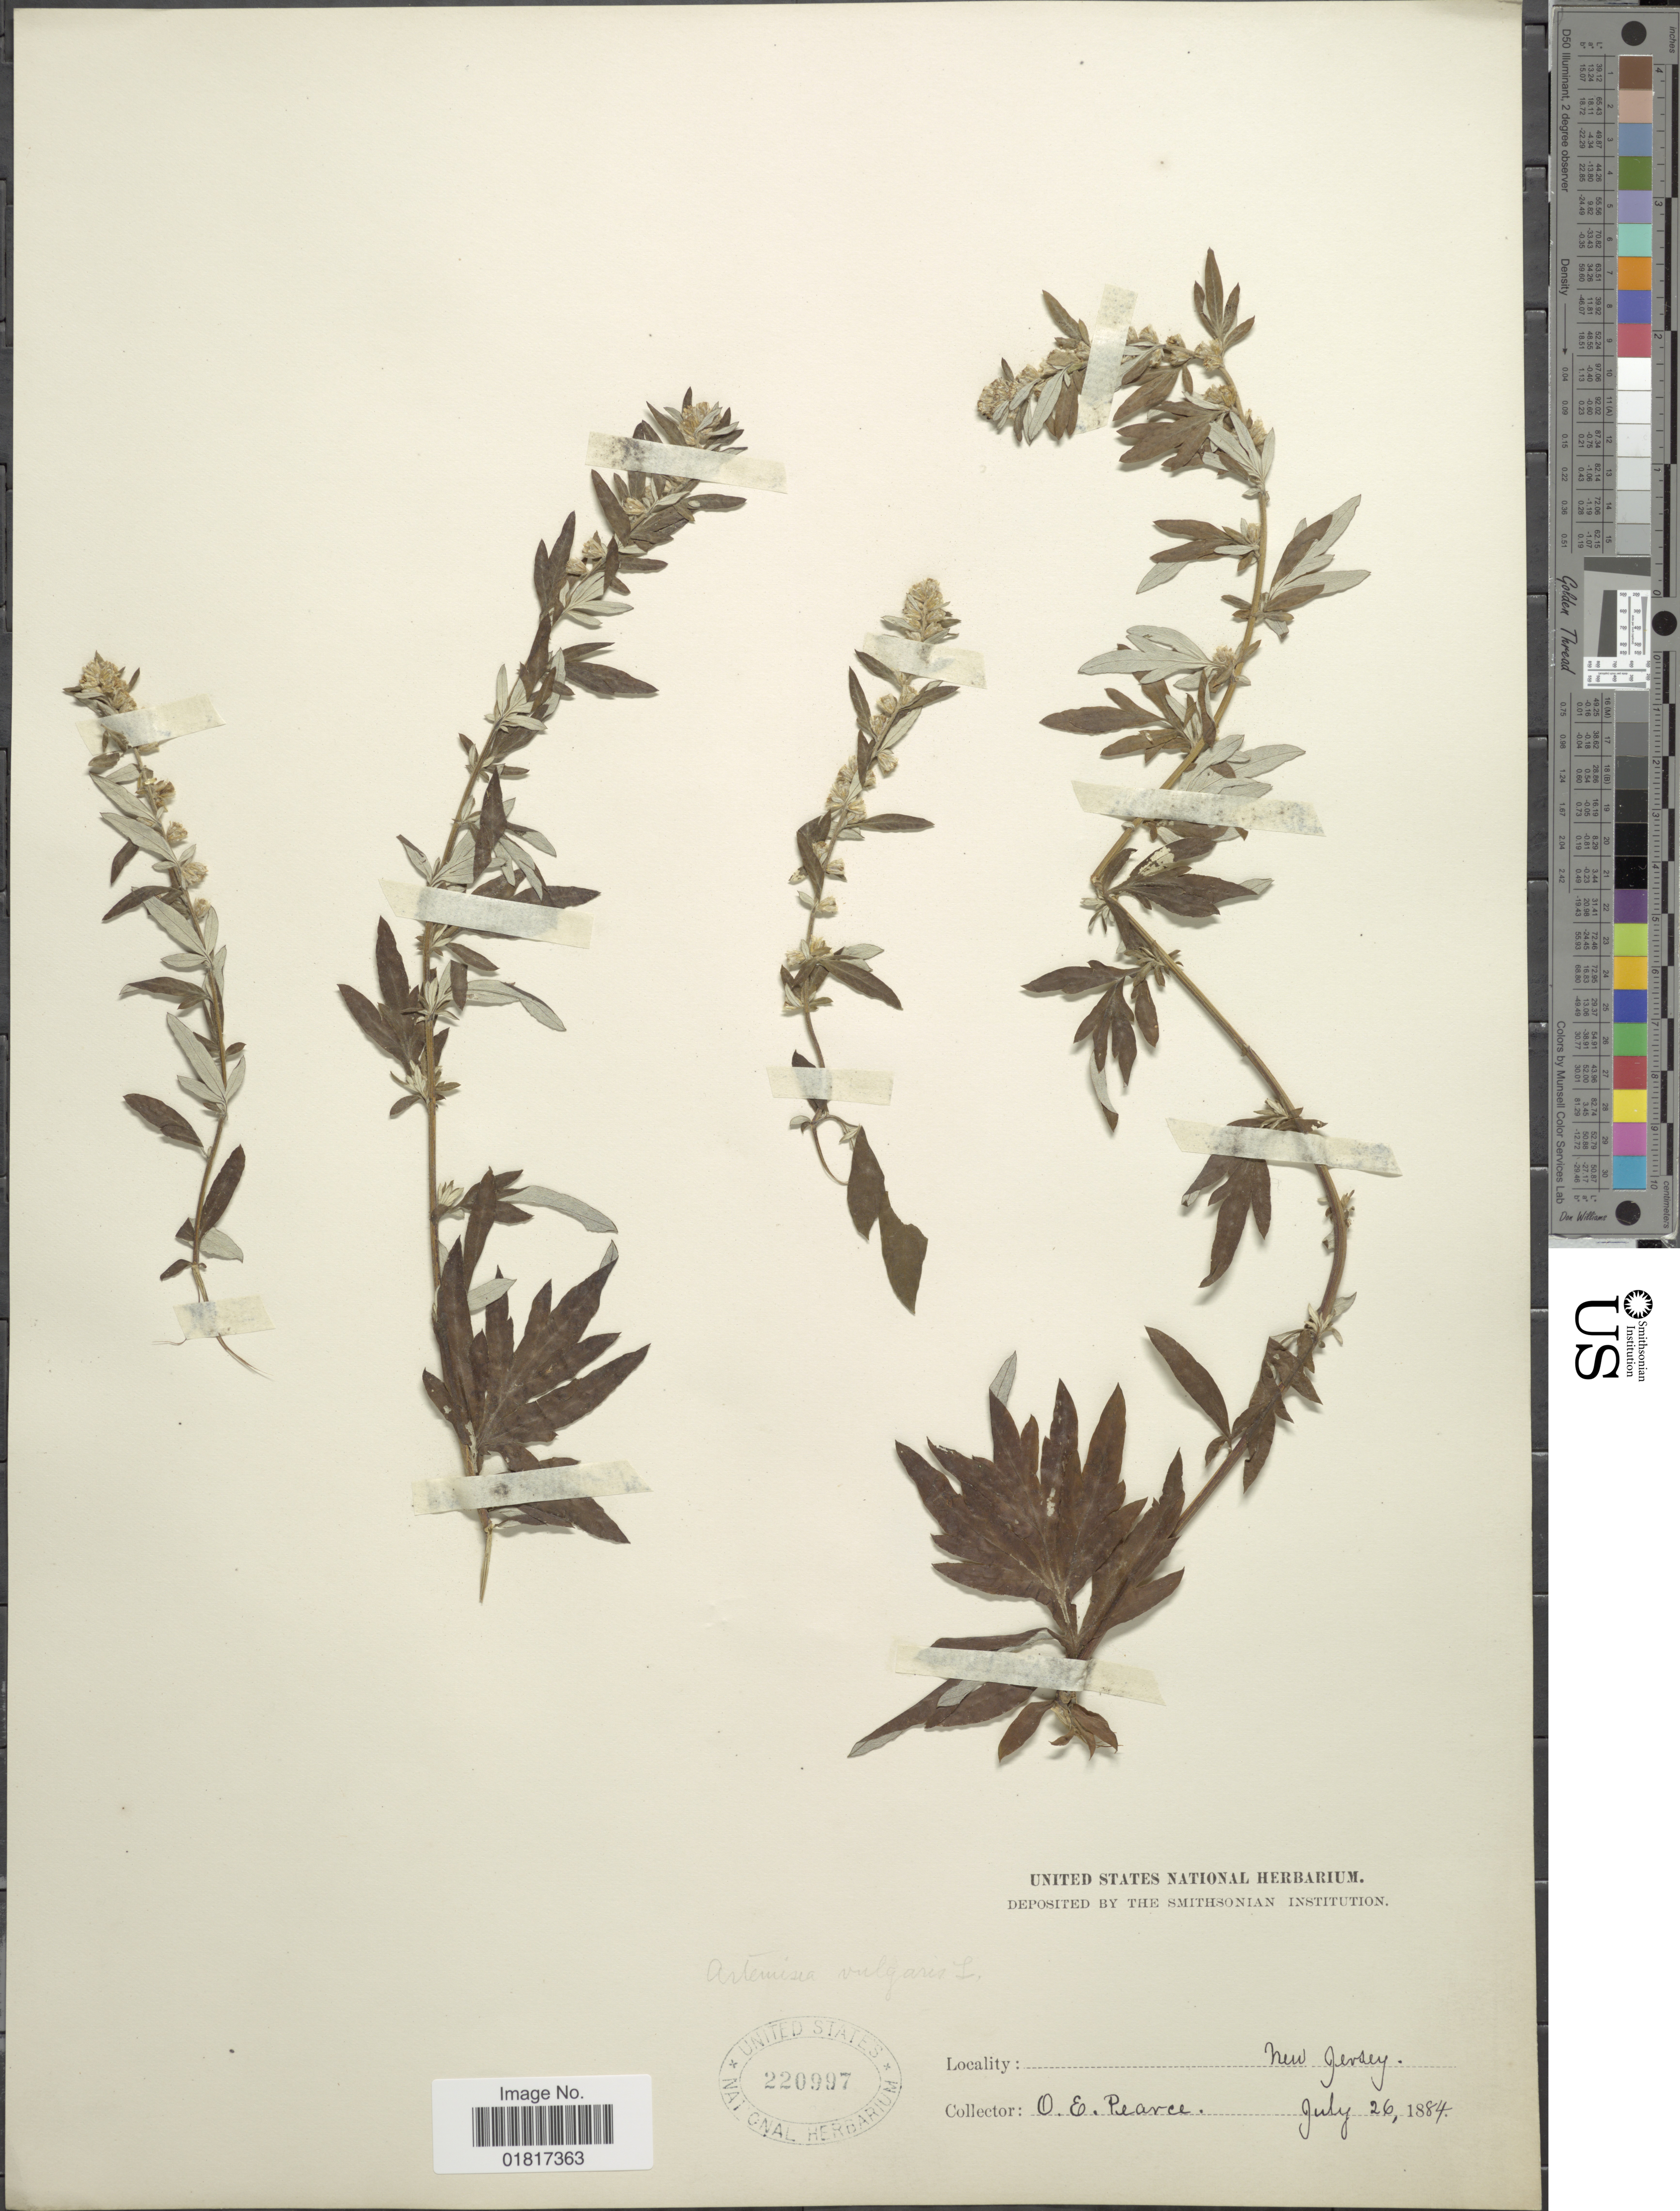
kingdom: Plantae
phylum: Tracheophyta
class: Magnoliopsida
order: Asterales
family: Asteraceae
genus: Artemisia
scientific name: Artemisia vulgaris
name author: L.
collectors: O. E. Pearce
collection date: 1884-07-26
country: United States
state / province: New Jersey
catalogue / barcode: US 220997